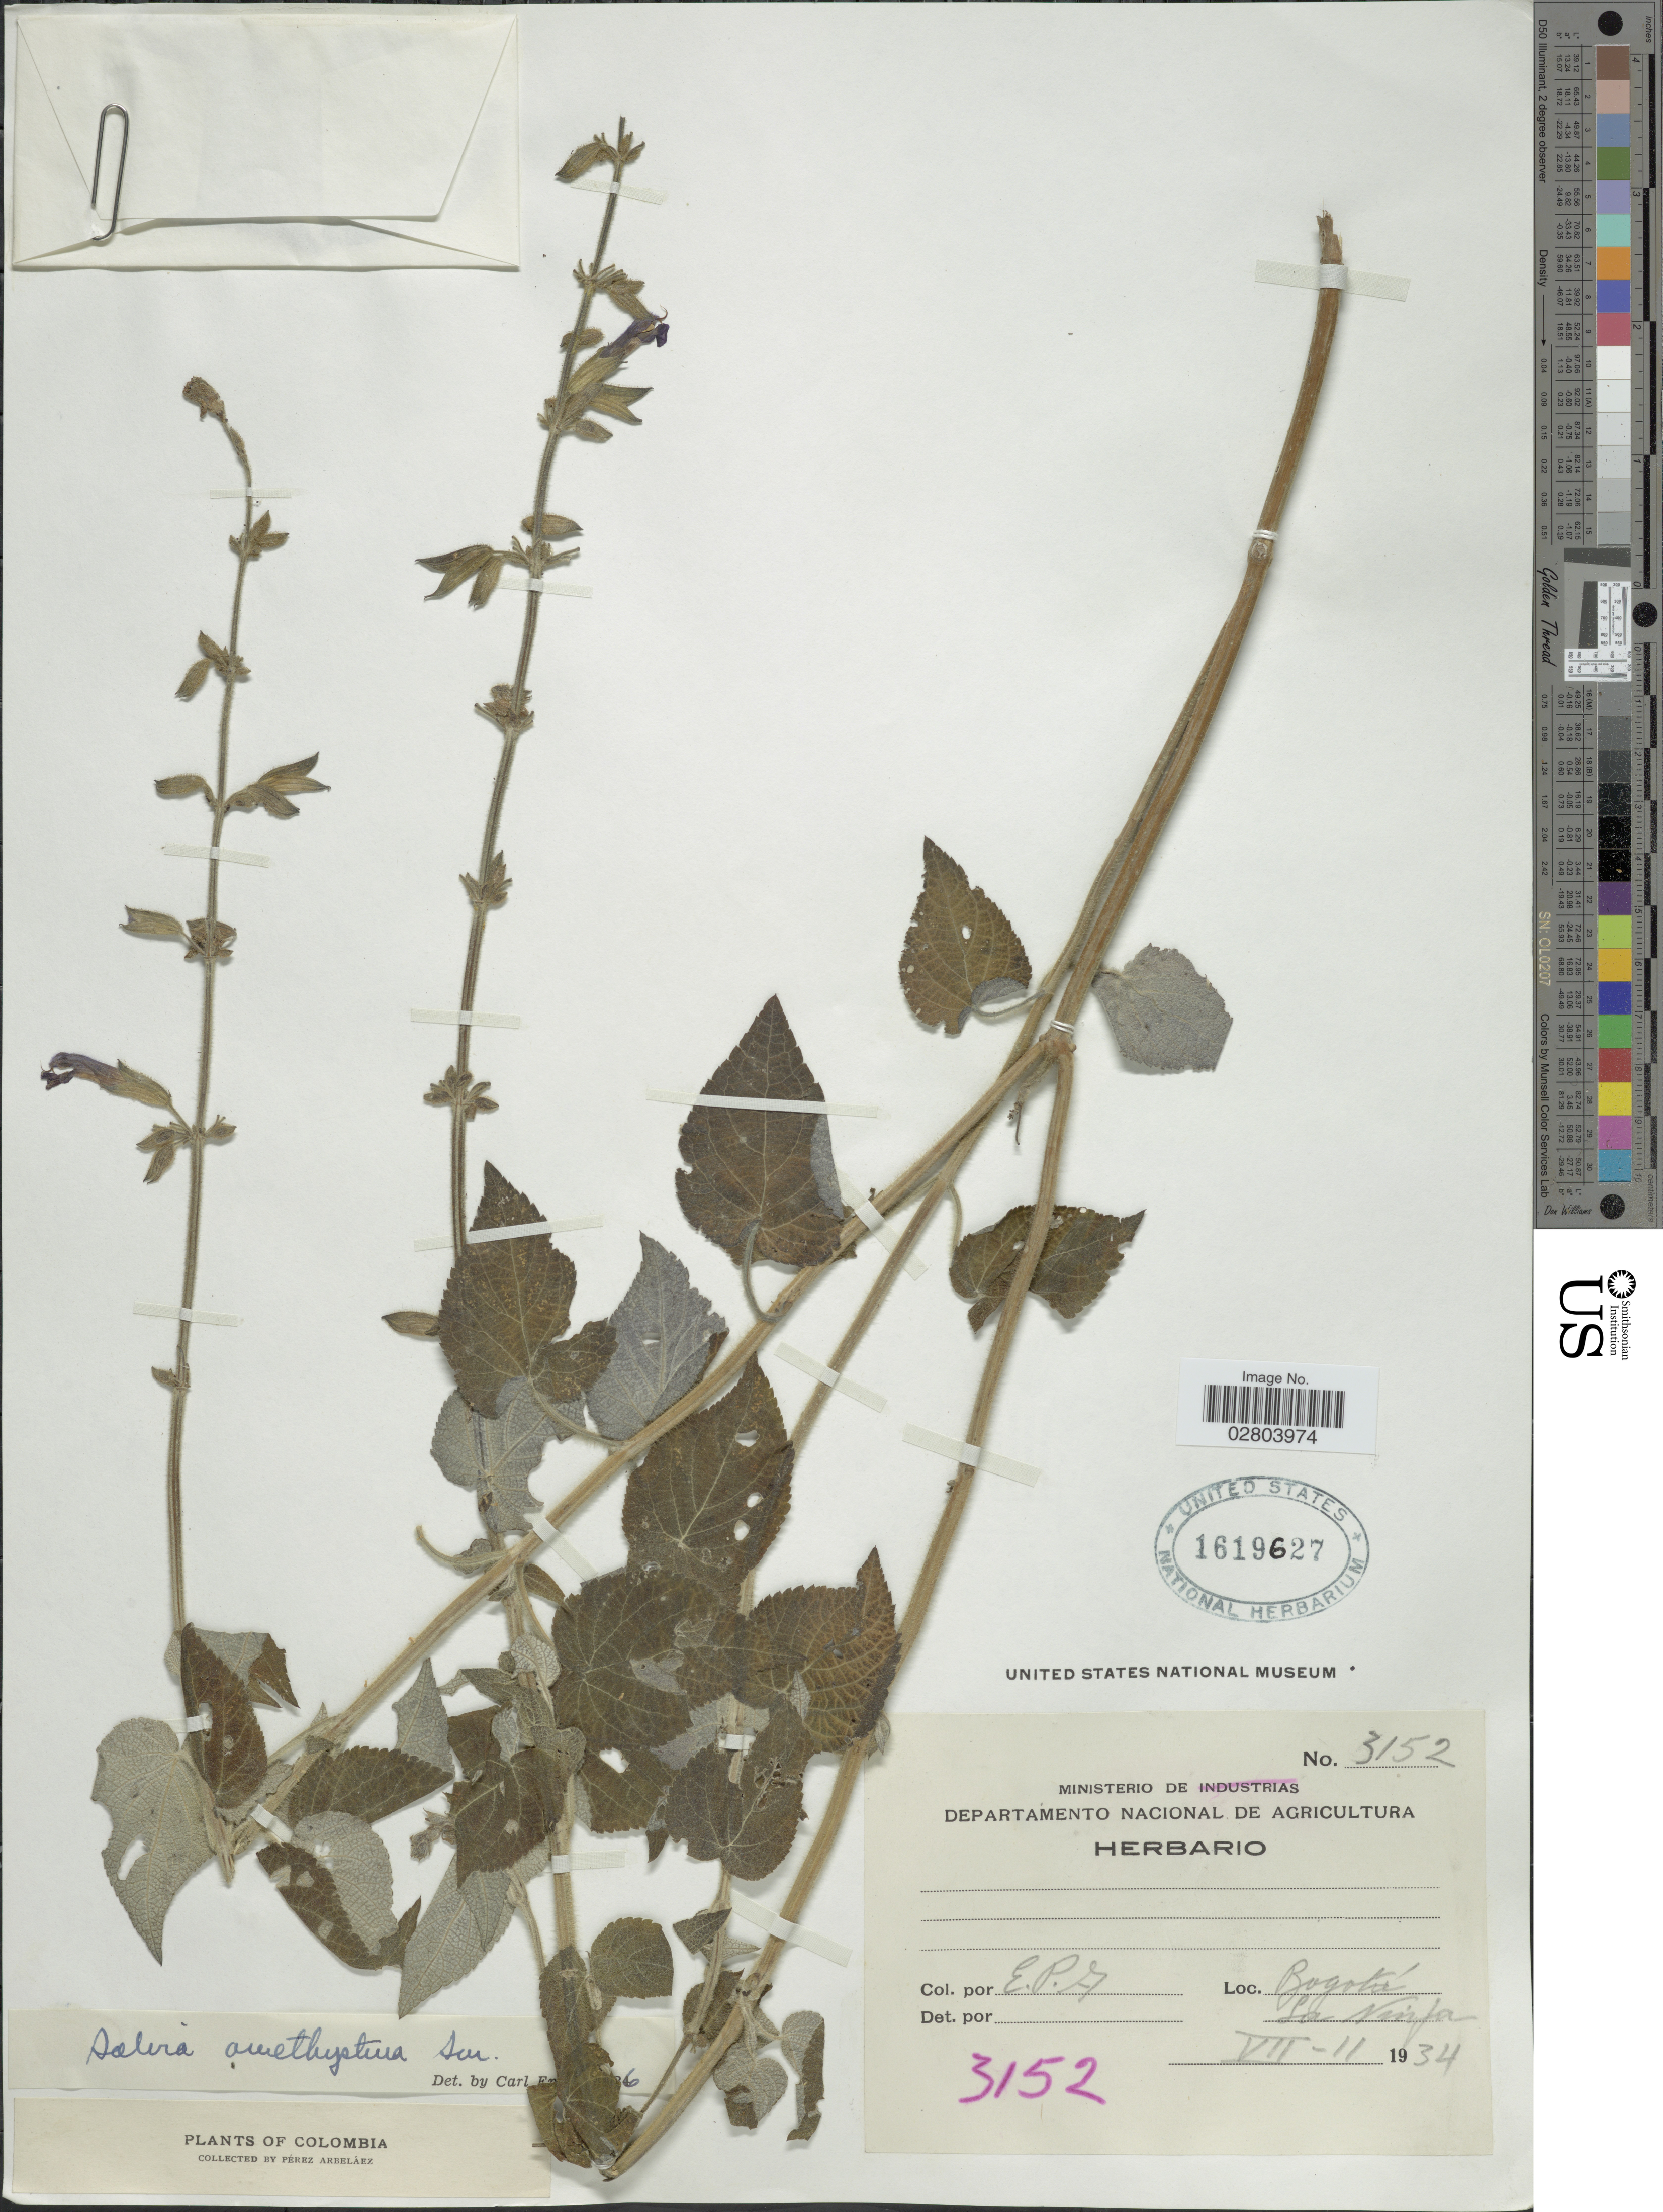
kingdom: Plantae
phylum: Tracheophyta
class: Magnoliopsida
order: Lamiales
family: Lamiaceae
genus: Salvia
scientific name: Salvia amethystina subsp. amethystina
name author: Sm.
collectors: E. Pérez Arbeláez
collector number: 3152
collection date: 1934-07-11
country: Colombia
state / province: Bogota D.C.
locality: Bogotá. La Ninfa.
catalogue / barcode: US 1619627